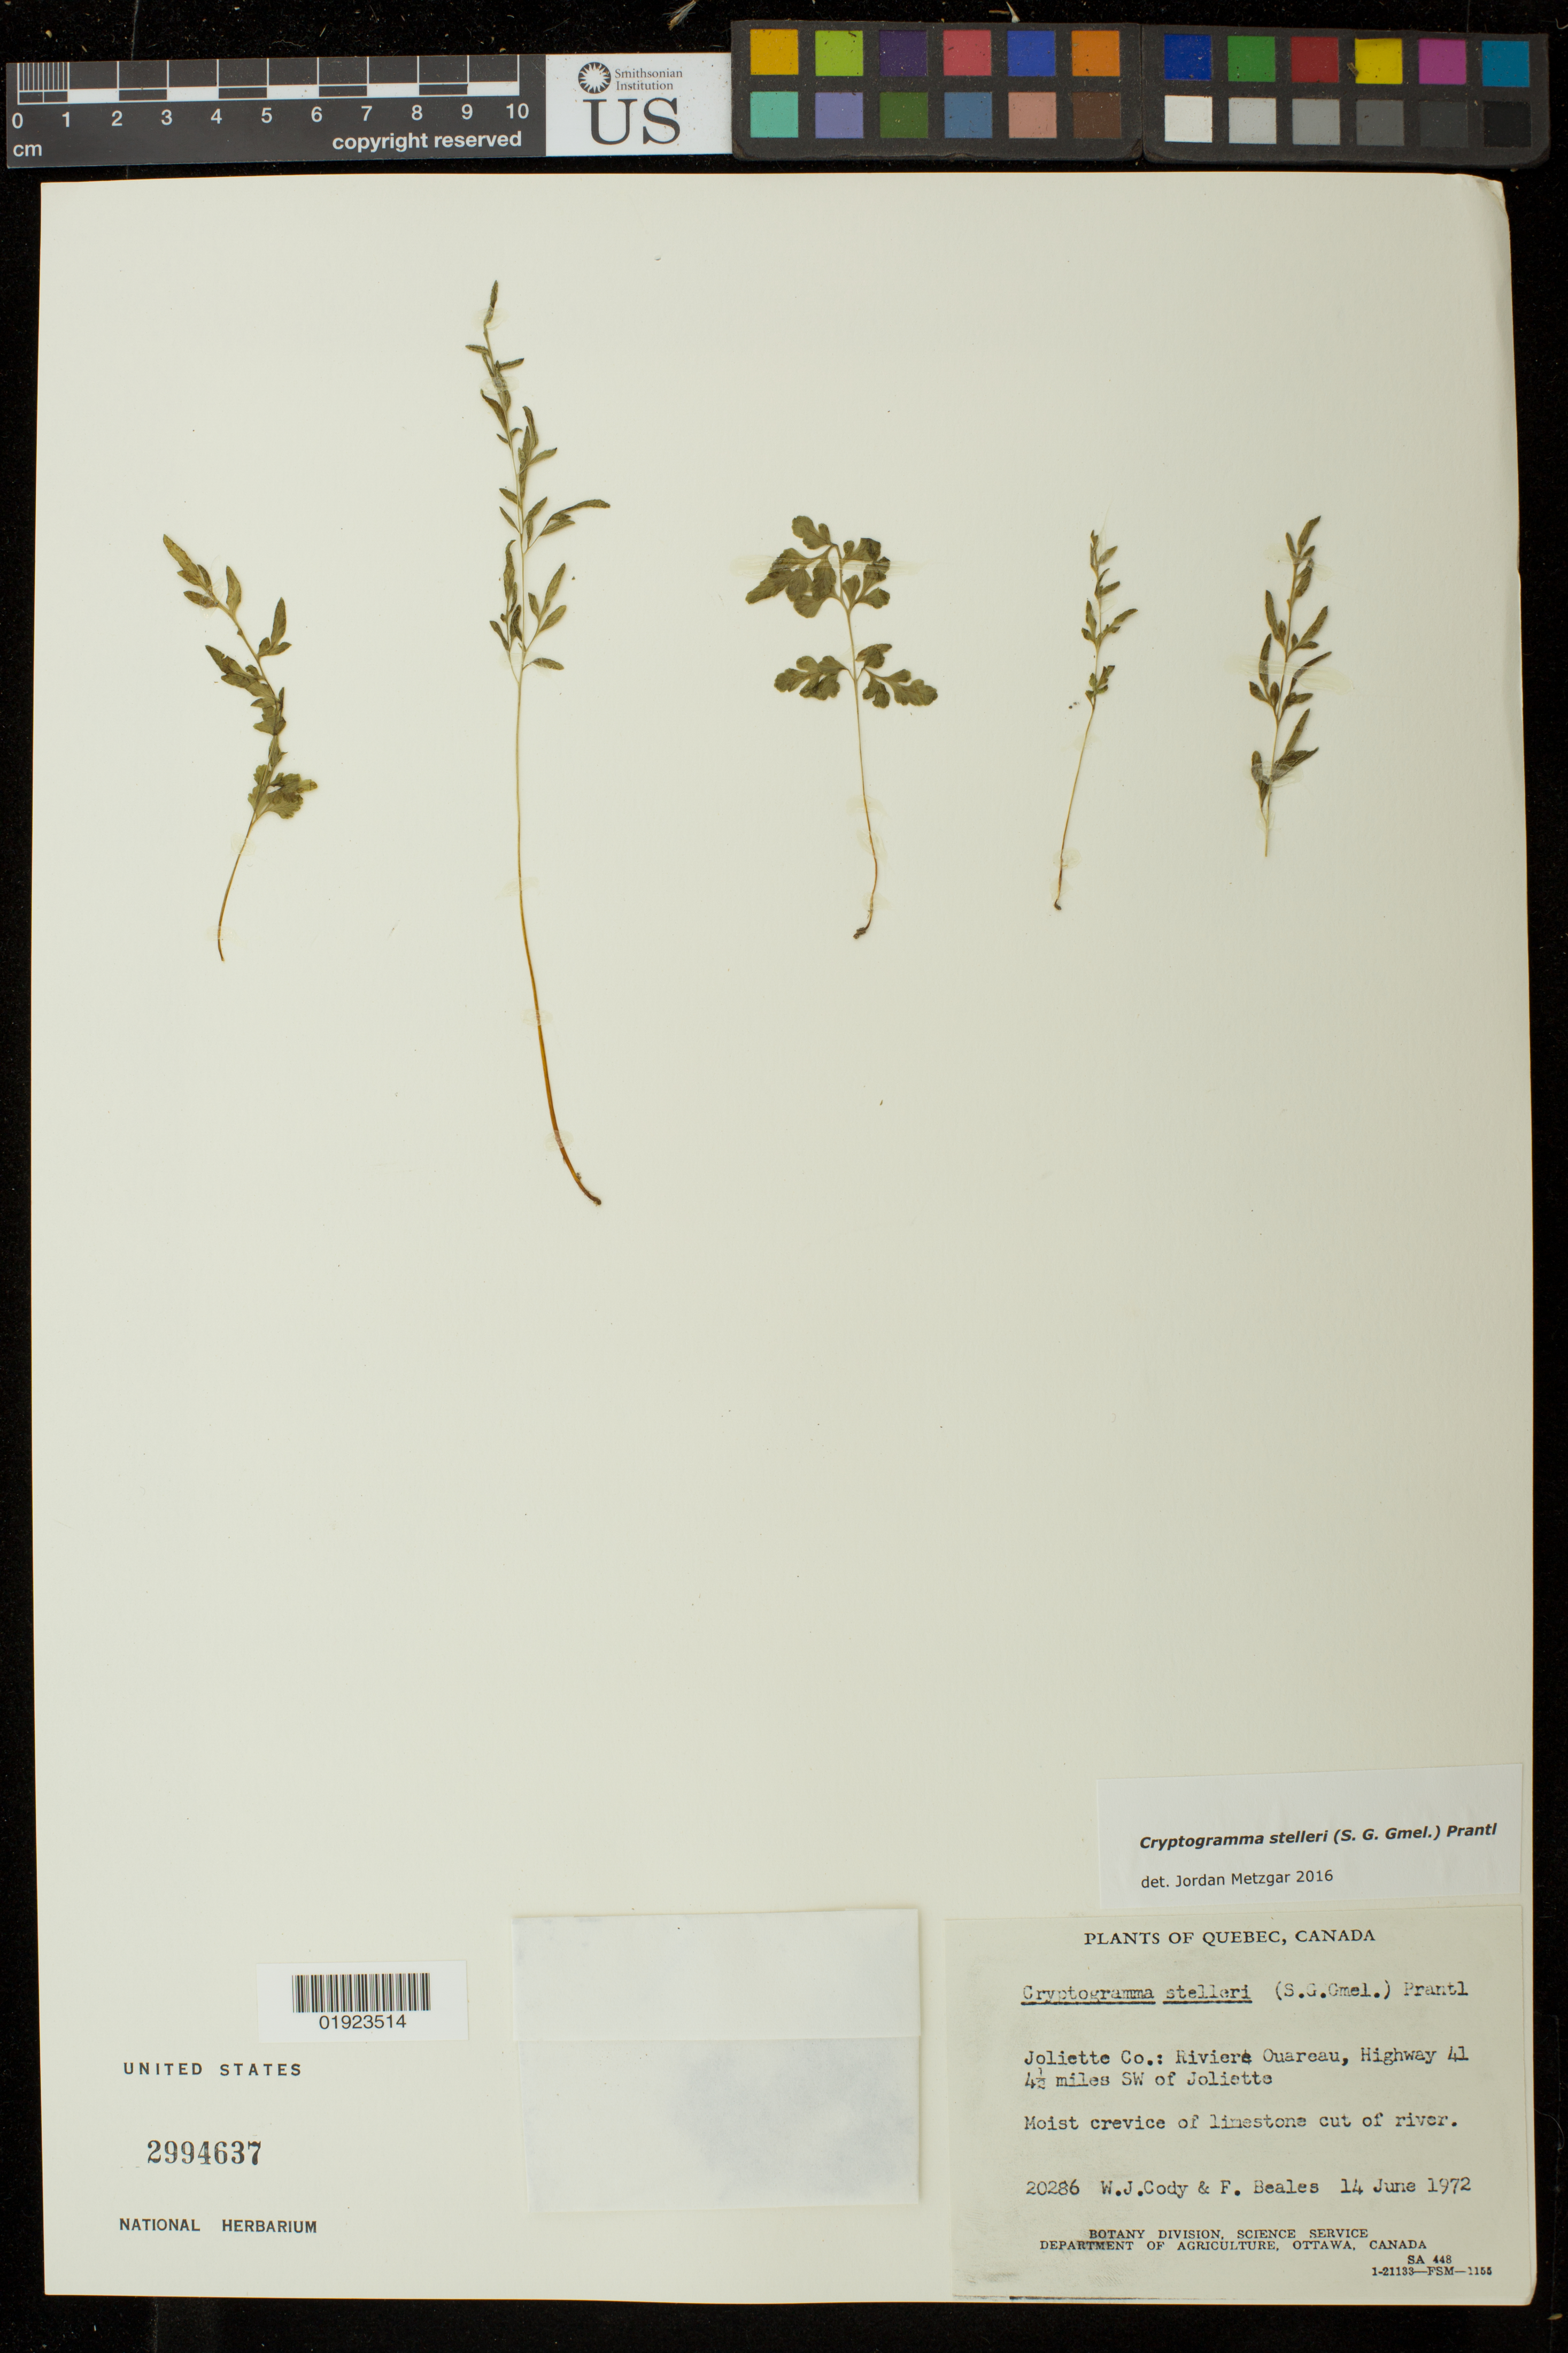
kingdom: Plantae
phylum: Tracheophyta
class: Polypodiopsida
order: Polypodiales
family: Pteridaceae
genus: Cryptogramma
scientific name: Cryptogramma stelleri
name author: (S.G. Gmel.) Prantl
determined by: Metzgar, Jordan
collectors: W. Cody & F. Beales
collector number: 20286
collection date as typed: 14 June 1972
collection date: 1972-06-14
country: Canada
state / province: Quebec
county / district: Lanaudière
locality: Joliette Co.: Riviere Ouareau, Highway 41 4 1/2 miles SW of Joliette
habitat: moist crevice of limestone cut of river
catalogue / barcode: US 2994637